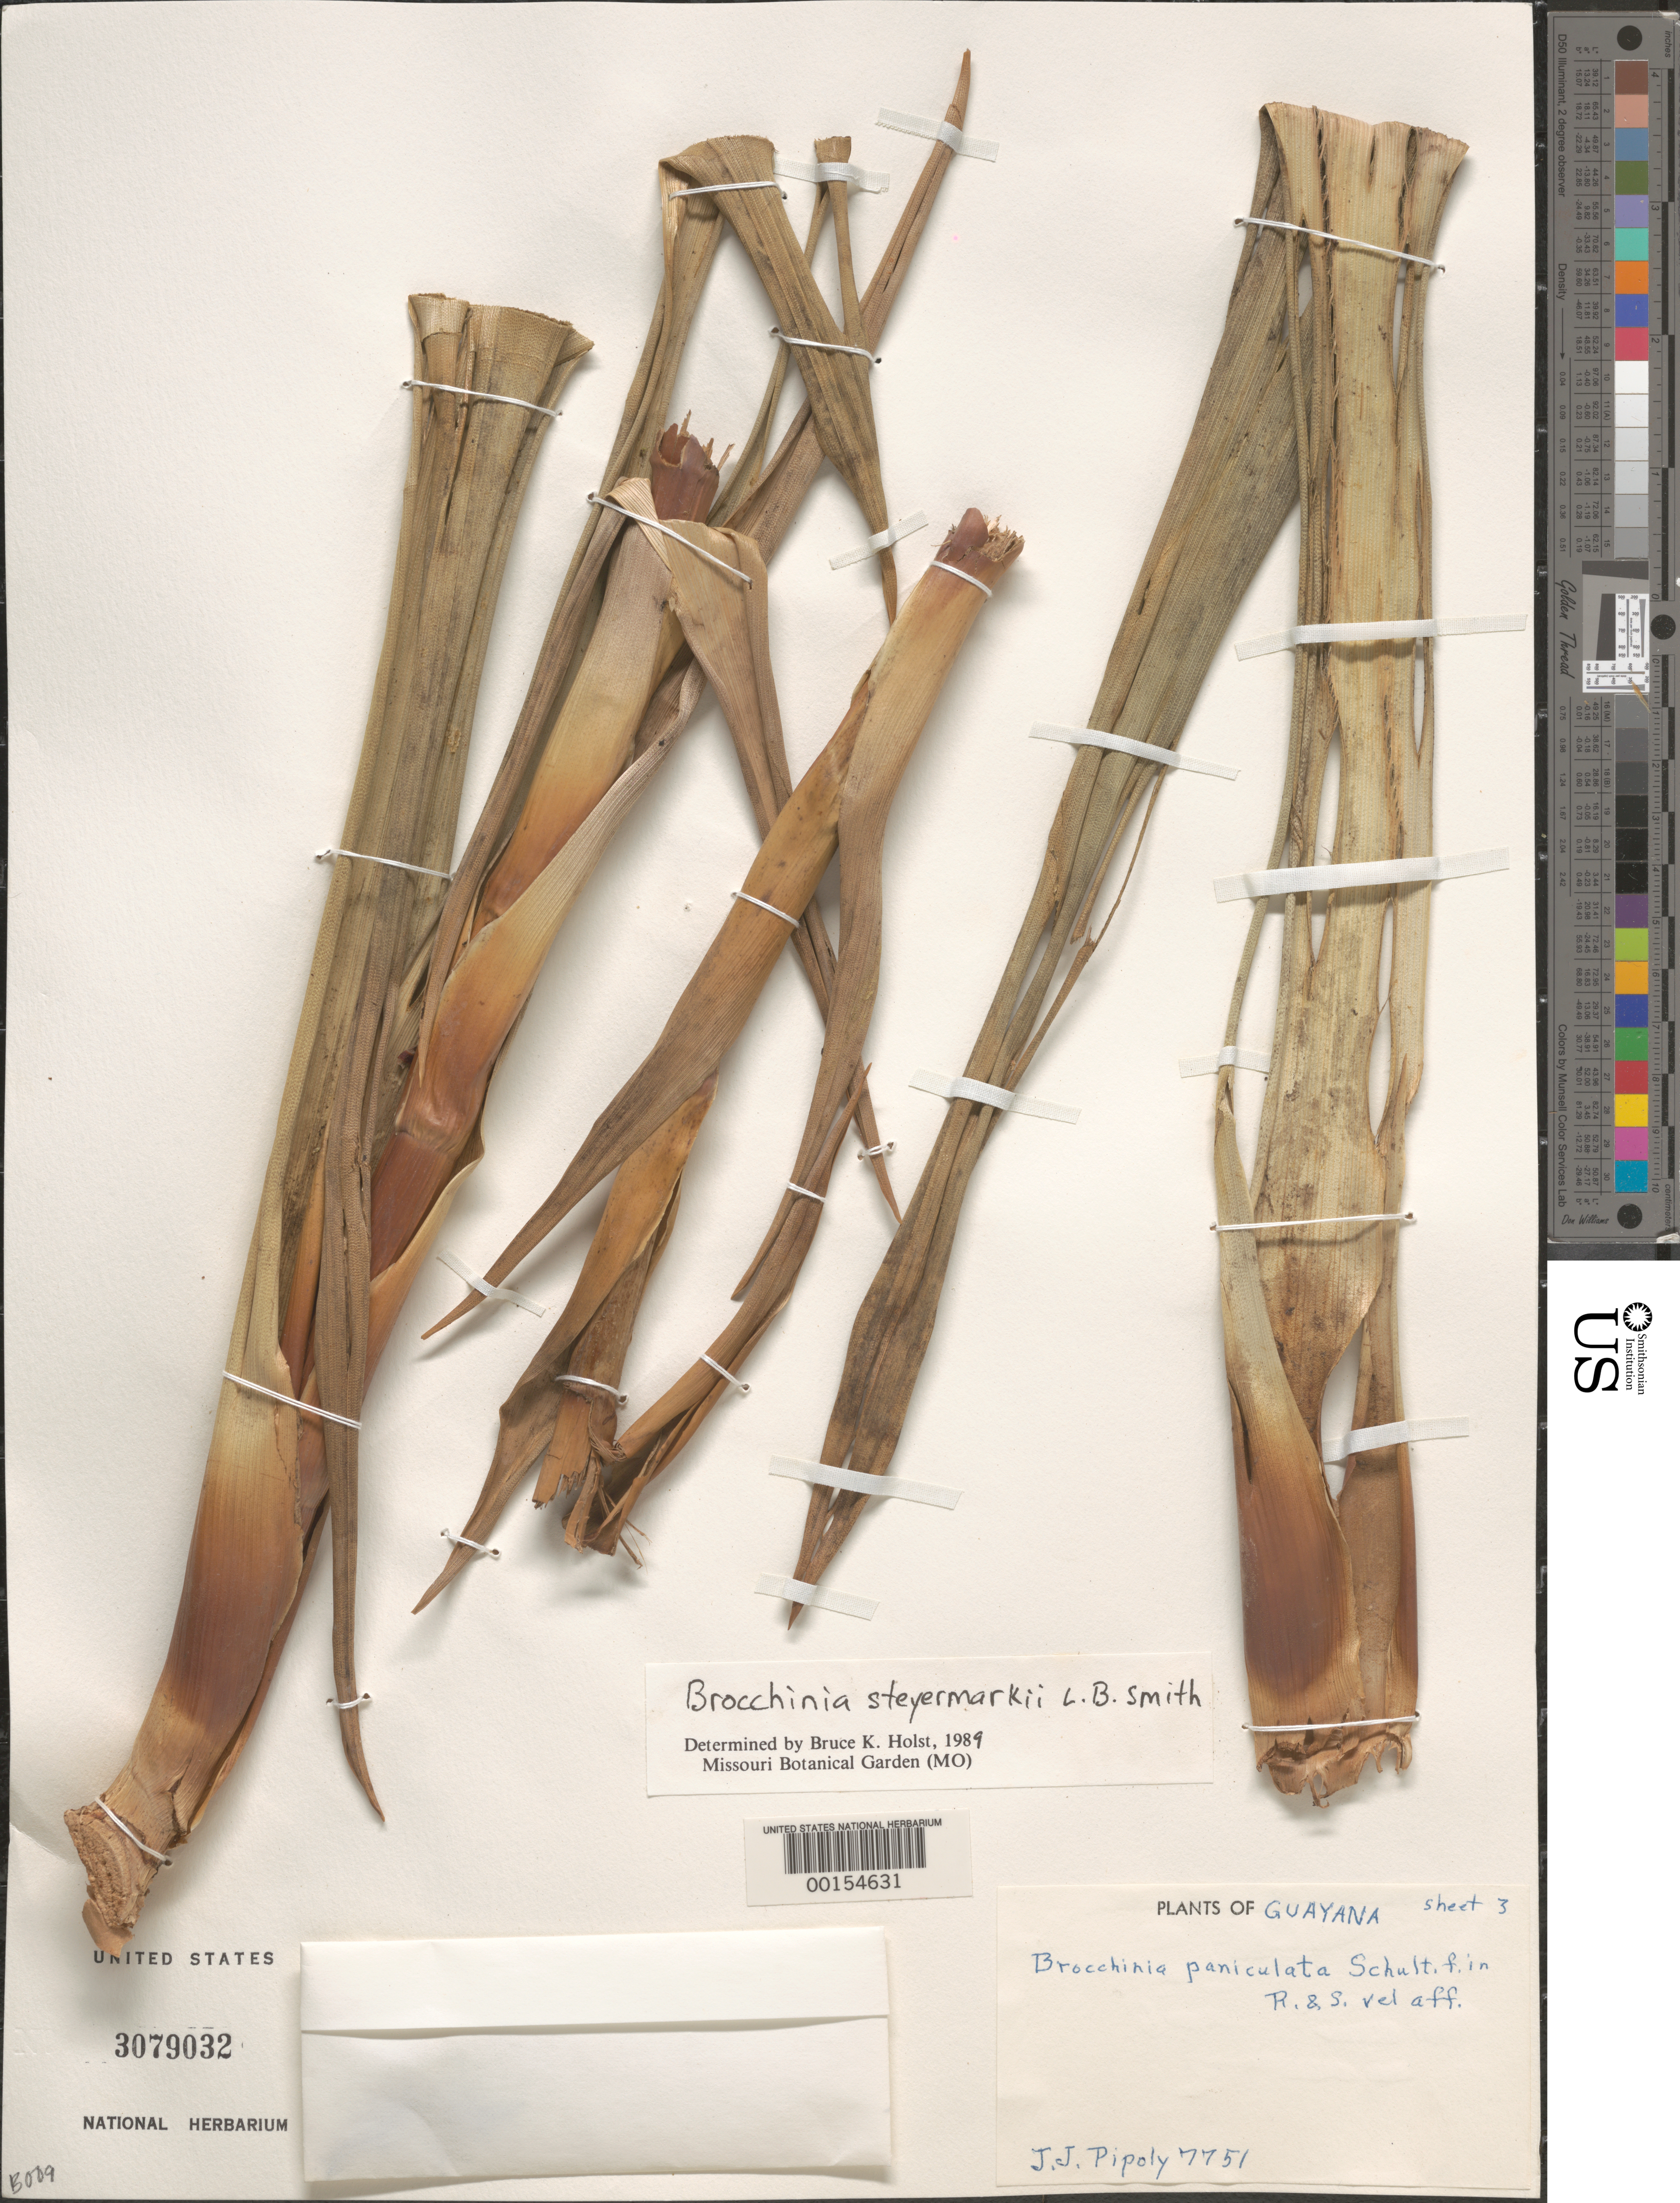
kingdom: Plantae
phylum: Tracheophyta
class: Liliopsida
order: Poales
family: Bromeliaceae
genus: Brocchinia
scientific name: Brocchinia steyermarkii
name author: L.B. Sm.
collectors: J. J. Pipoly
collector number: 7751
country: Guyana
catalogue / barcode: US 3079032